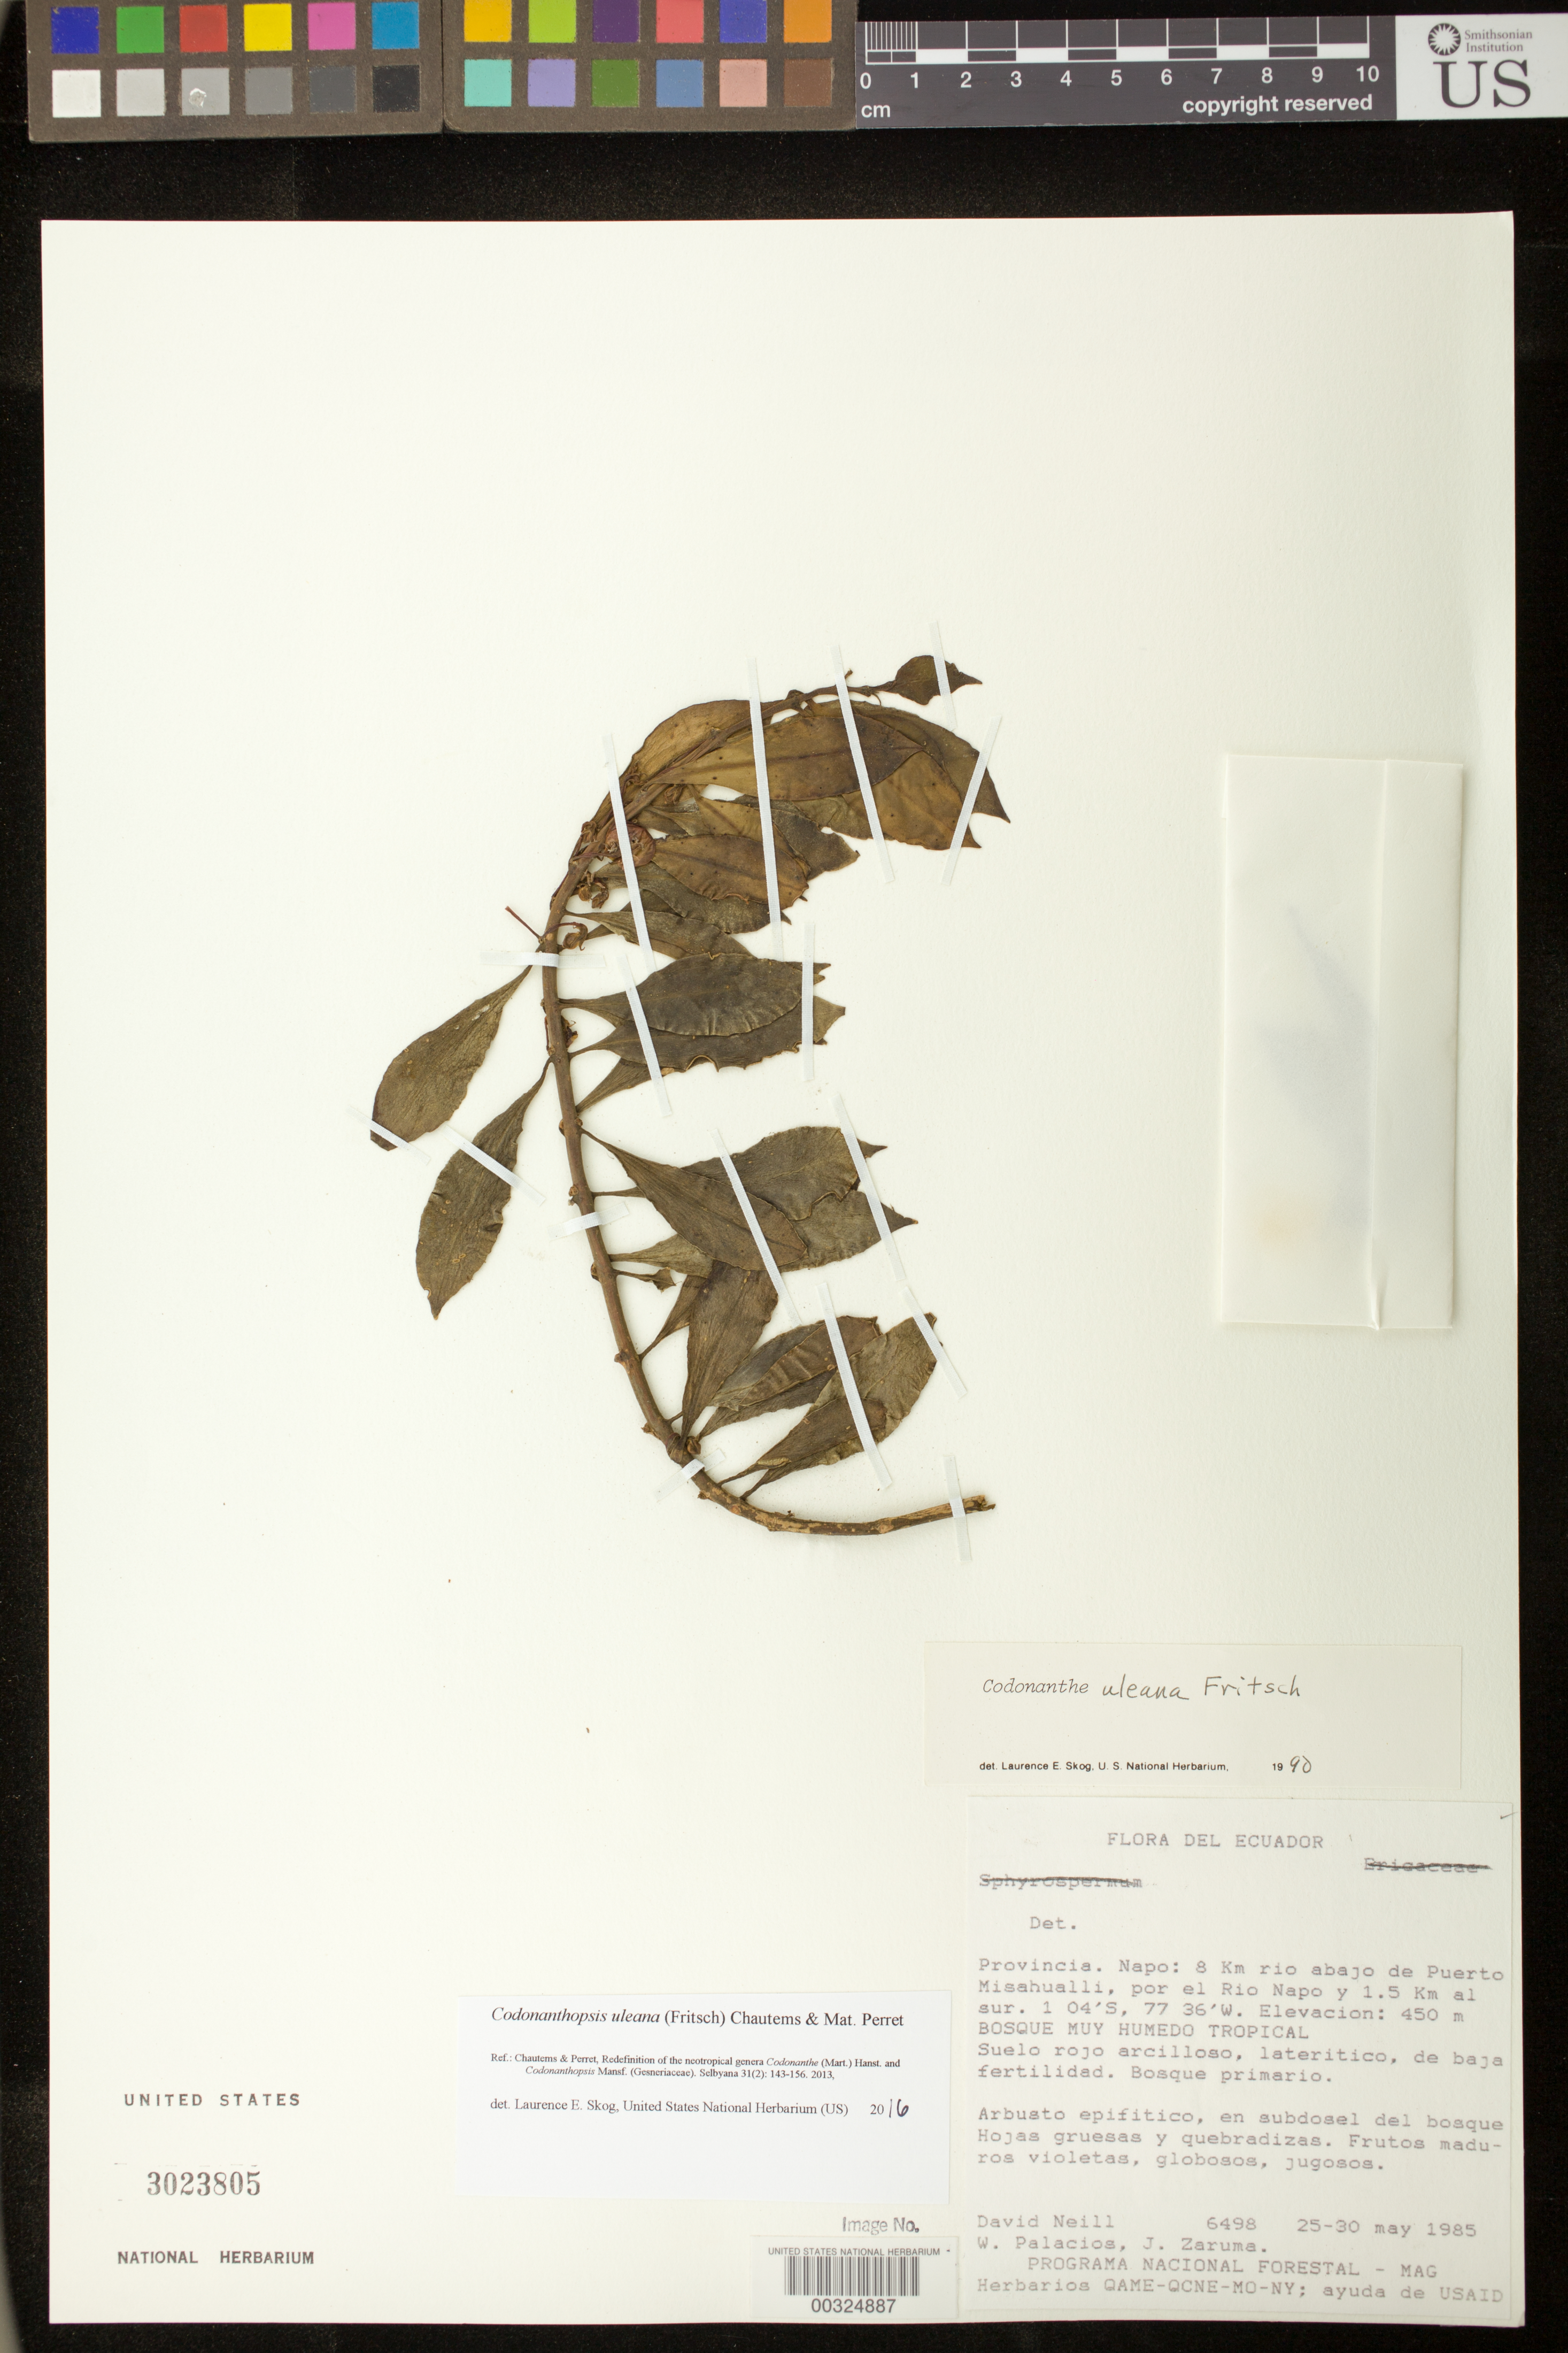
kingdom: Plantae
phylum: Tracheophyta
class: Magnoliopsida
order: Lamiales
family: Gesneriaceae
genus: Codonanthopsis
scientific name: Codonanthopsis uleana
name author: (Fritsch) Chautems & Mat.Perret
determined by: Skog, Laurence E.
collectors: D. A. Neill, W. Palacios & J. Zaruma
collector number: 6498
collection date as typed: May 1985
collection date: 1985-05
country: Ecuador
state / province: Napo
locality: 8 km Rio abajo de Puerto Misahualli, by Rio Napo and 1.5 km south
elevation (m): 450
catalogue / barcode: US 3023805